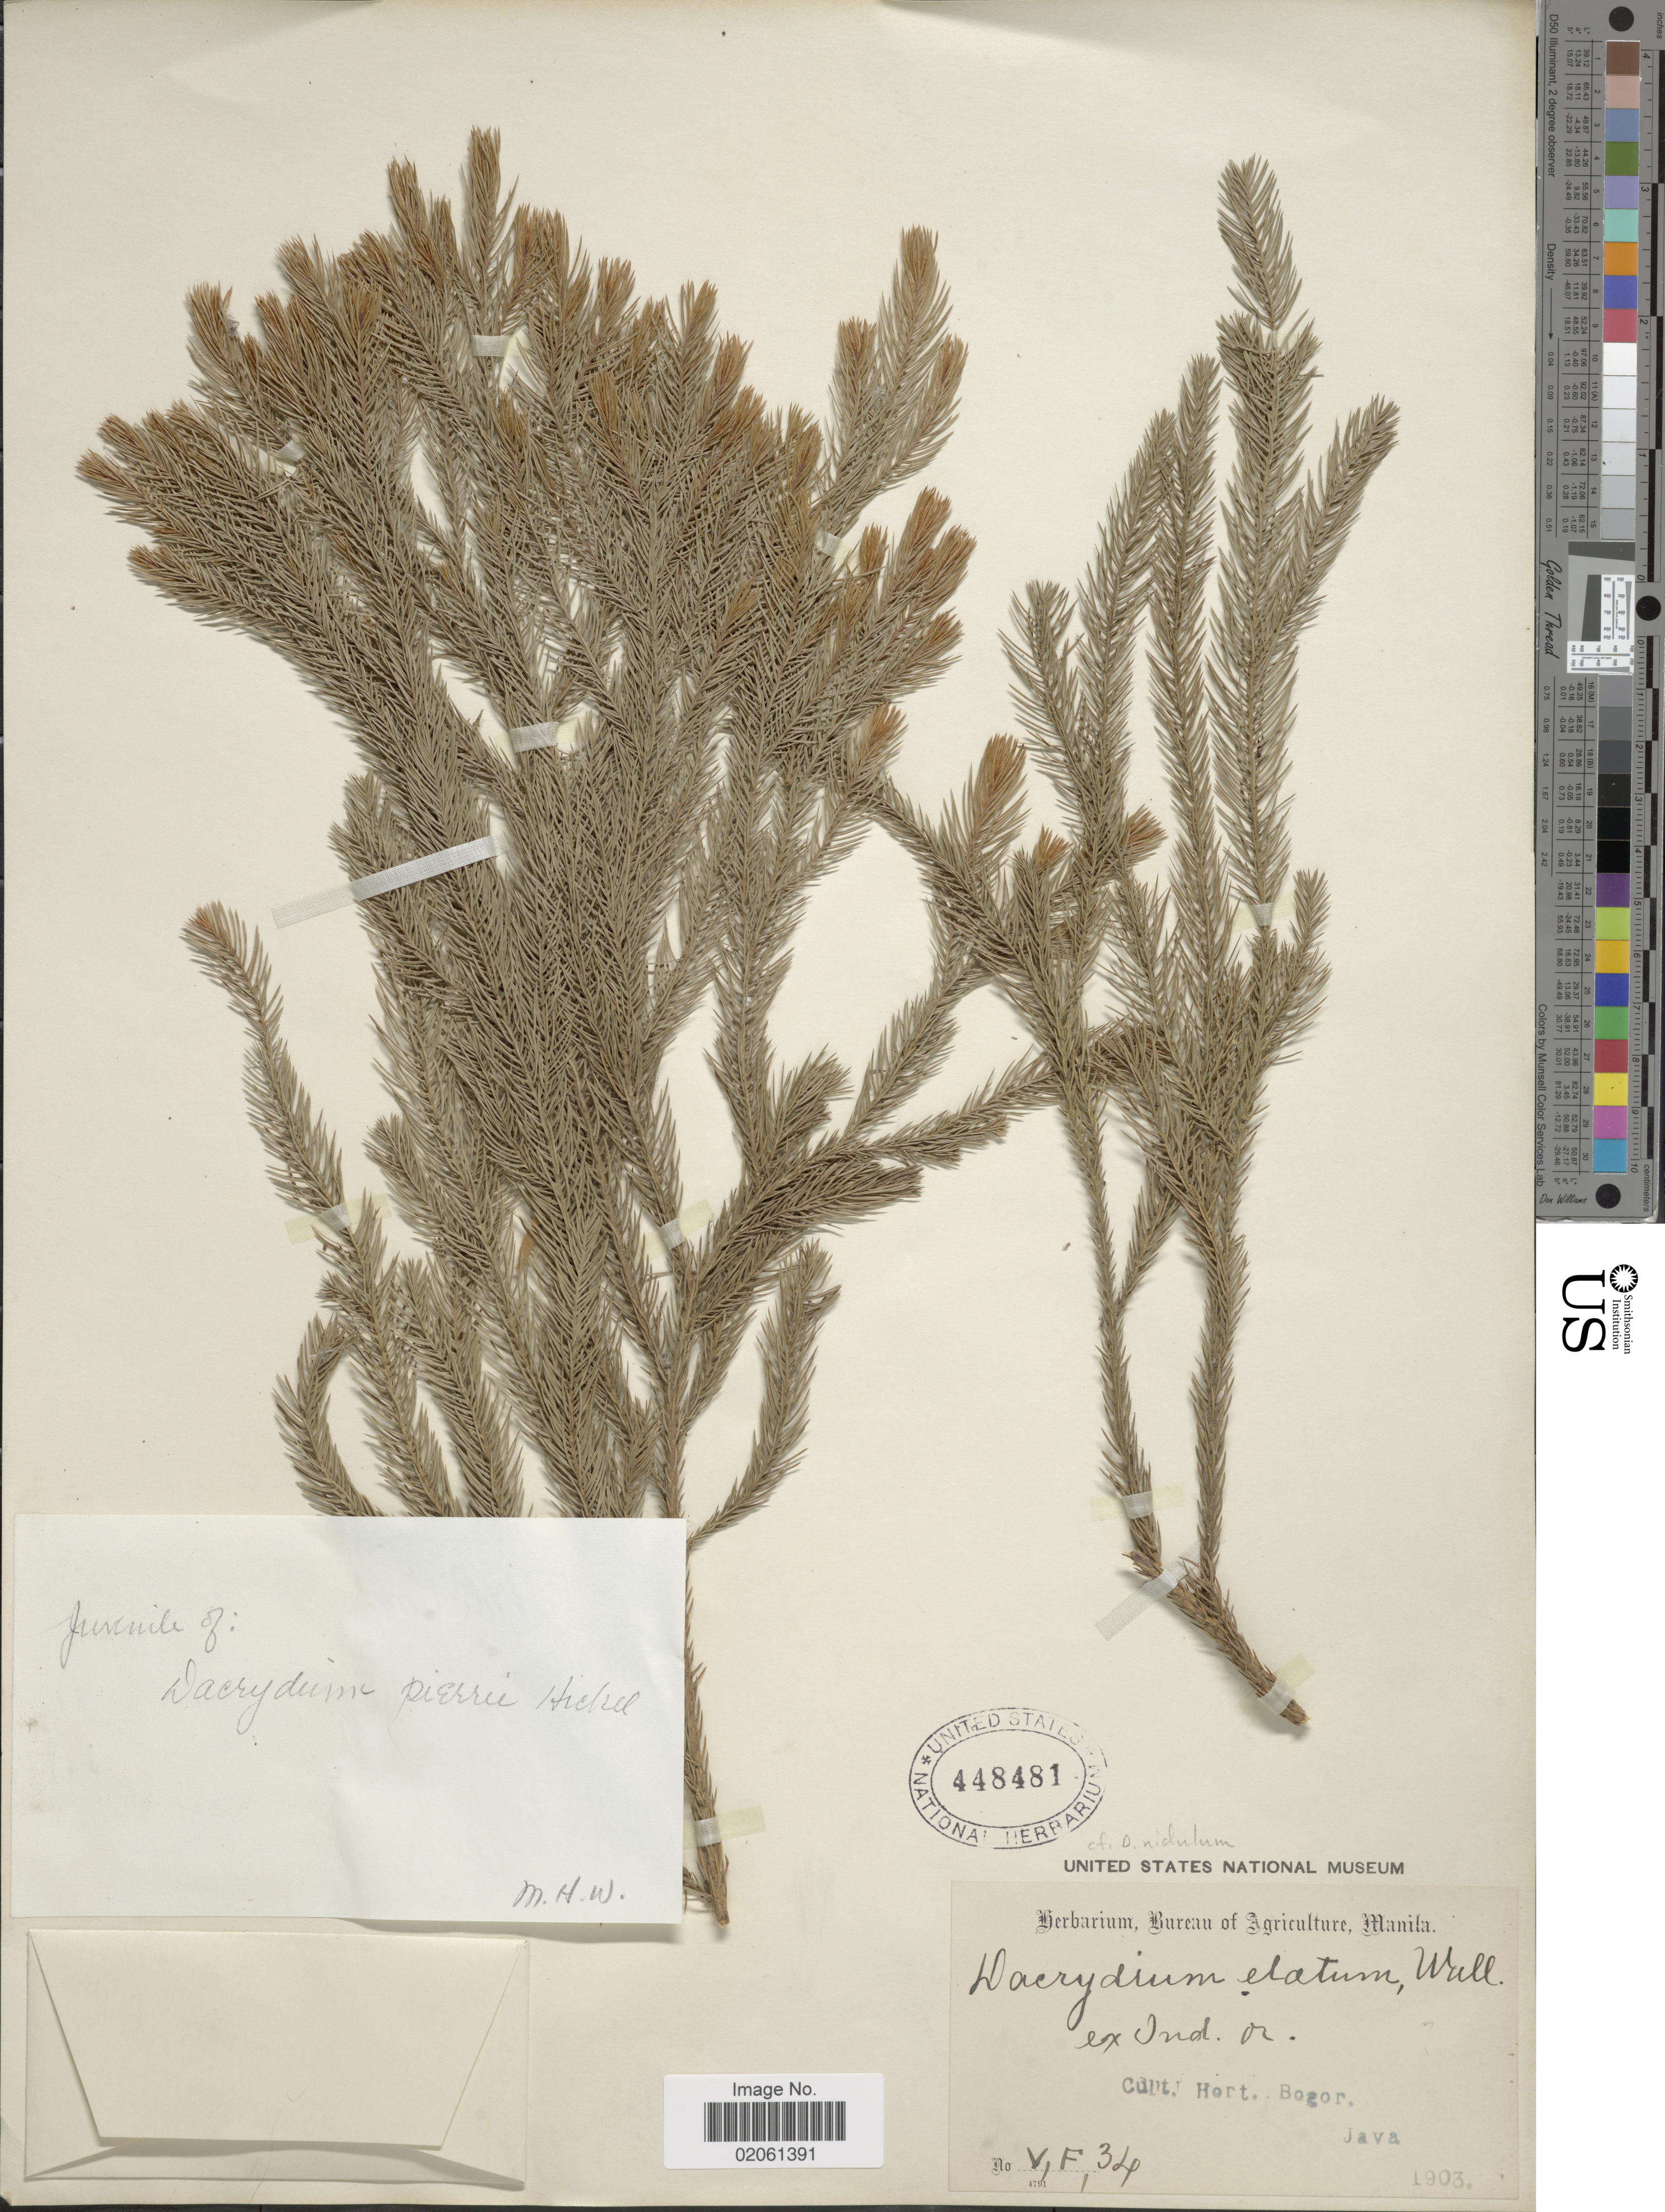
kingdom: Plantae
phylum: Tracheophyta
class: Pinopsida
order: Pinales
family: Podocarpaceae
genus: Dacrydium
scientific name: Dacrydium nidulum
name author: de Laub.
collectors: Cult. Hort. Bogor.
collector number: VF34?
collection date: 1903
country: Indonesia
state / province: Java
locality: Ex Ind. or.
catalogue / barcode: US 448481